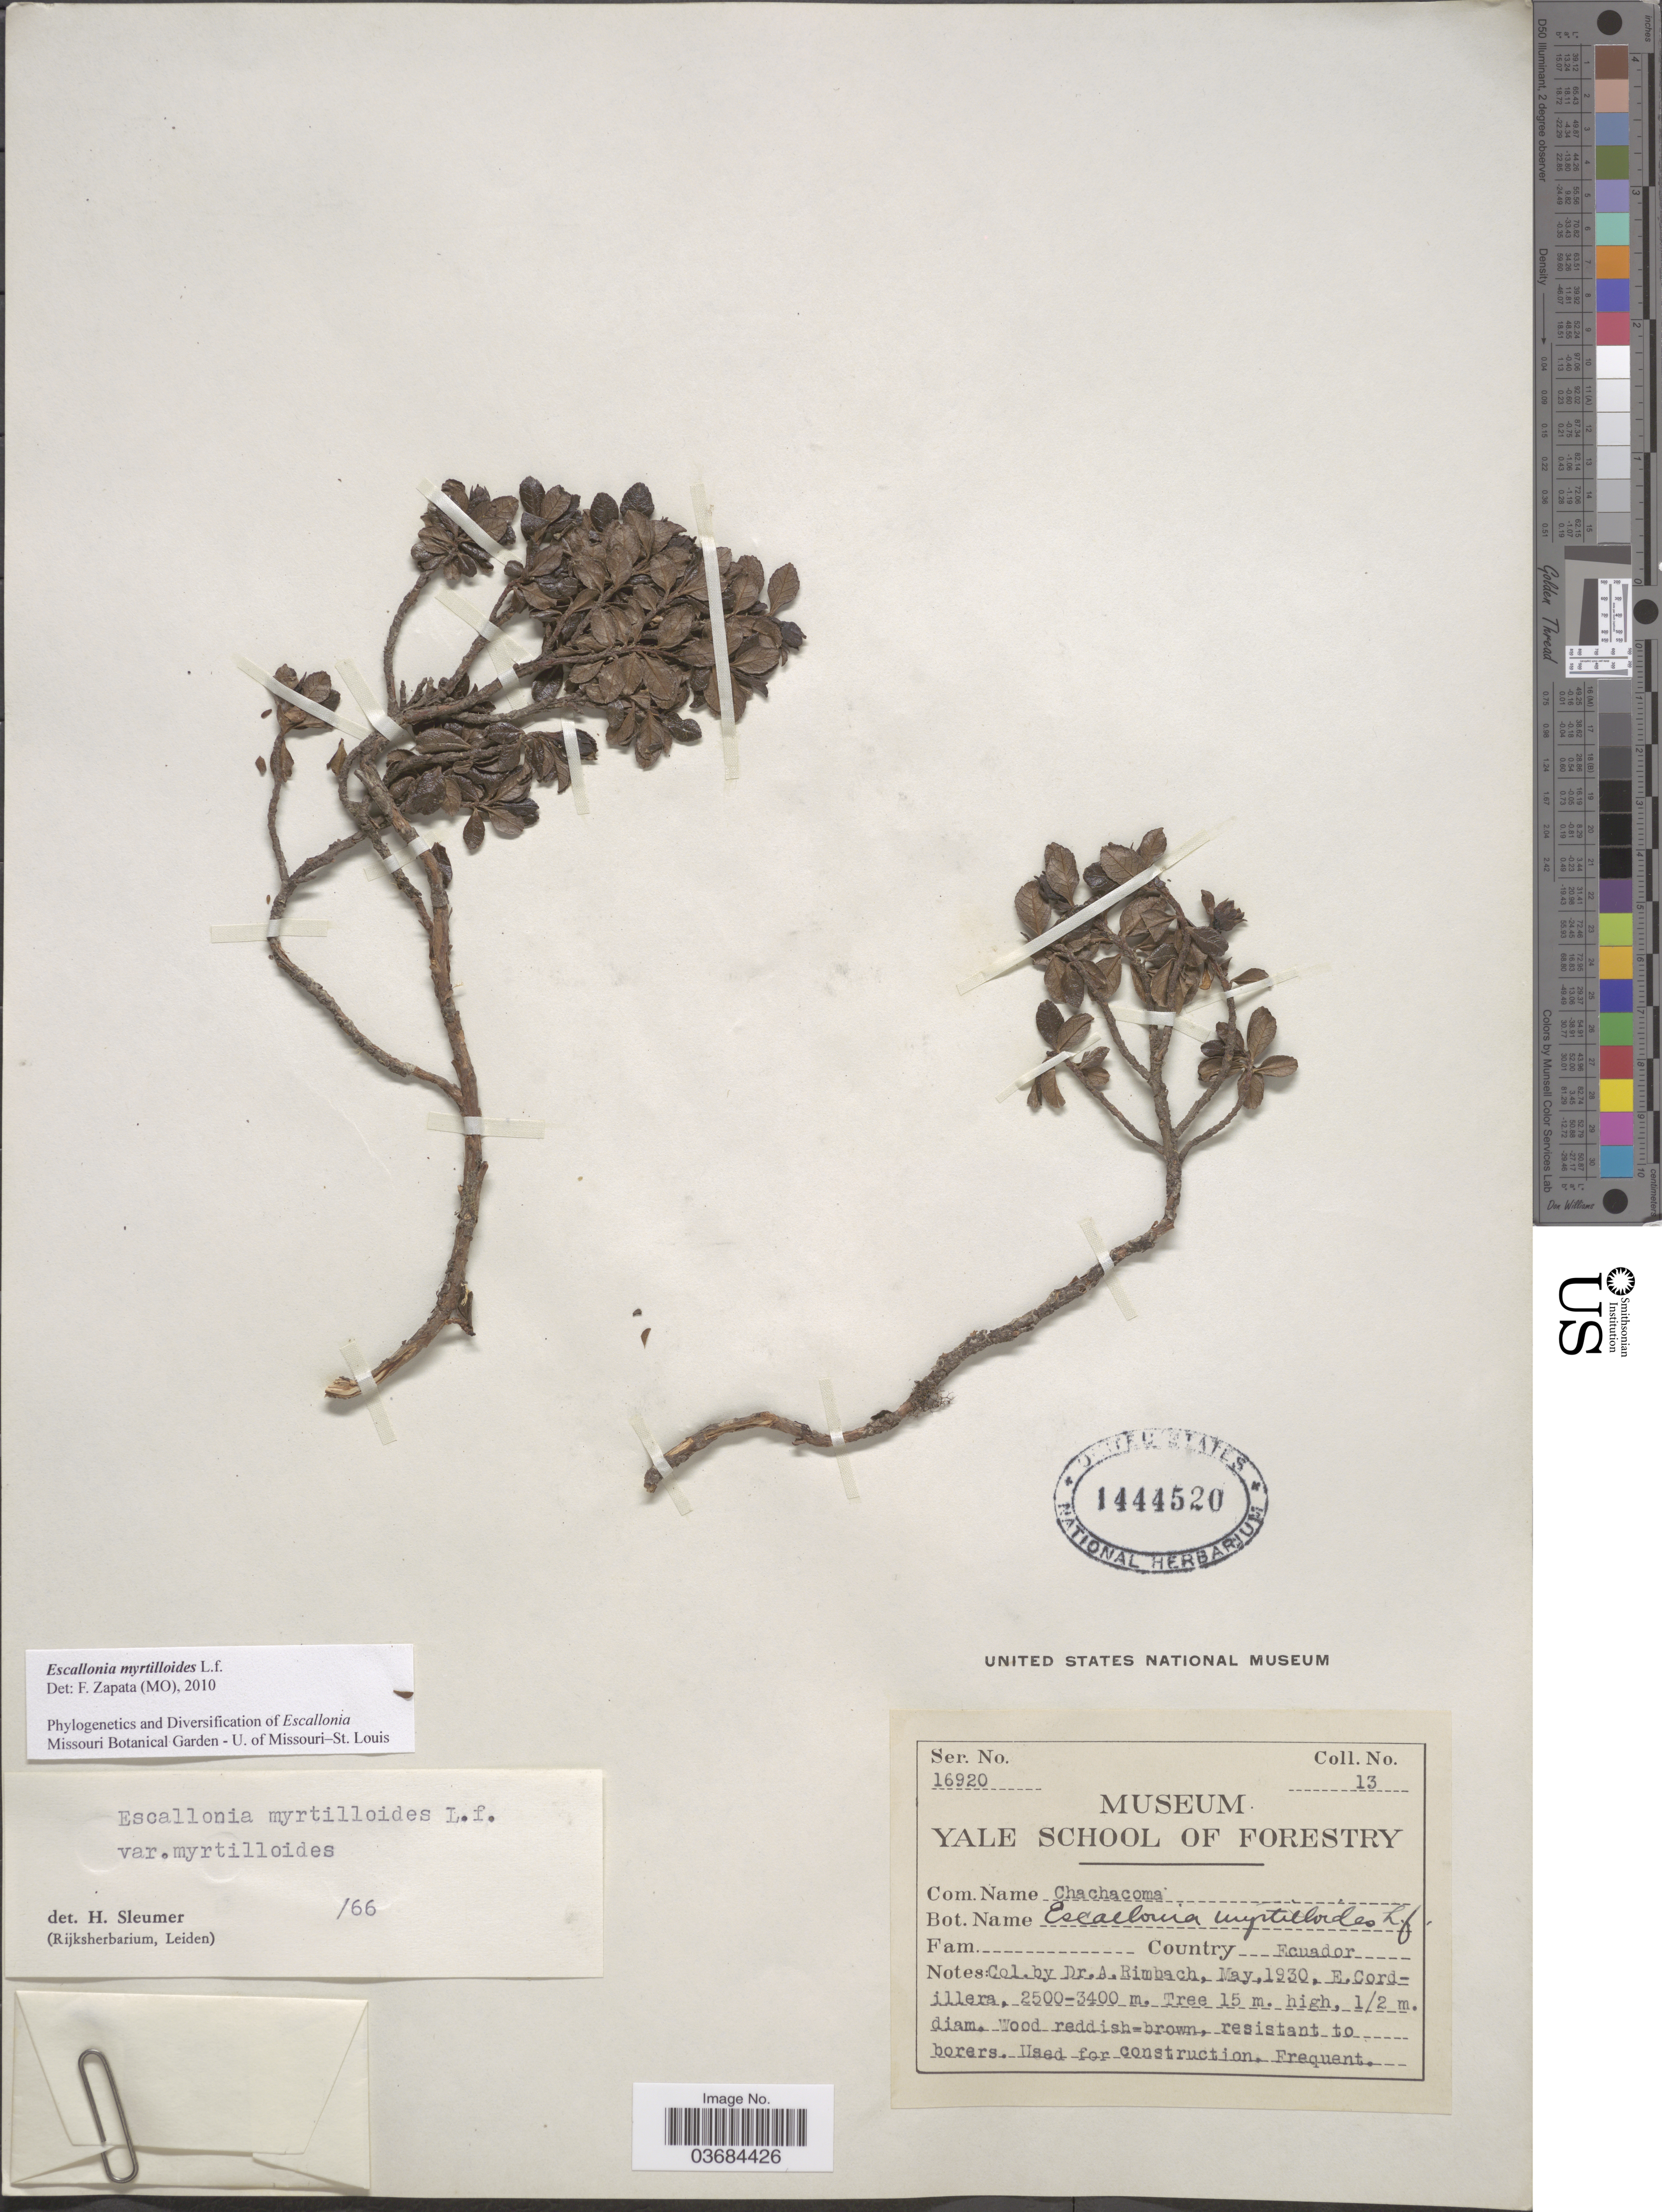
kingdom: Plantae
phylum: Tracheophyta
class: Magnoliopsida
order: Escalloniales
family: Escalloniaceae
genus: Escallonia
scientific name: Escallonia myrtilloides var. myrtilloides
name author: L. f.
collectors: A. Rimbach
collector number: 13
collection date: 1930-05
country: Ecuador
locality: E. Cordillera.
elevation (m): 2500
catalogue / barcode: US 1444520